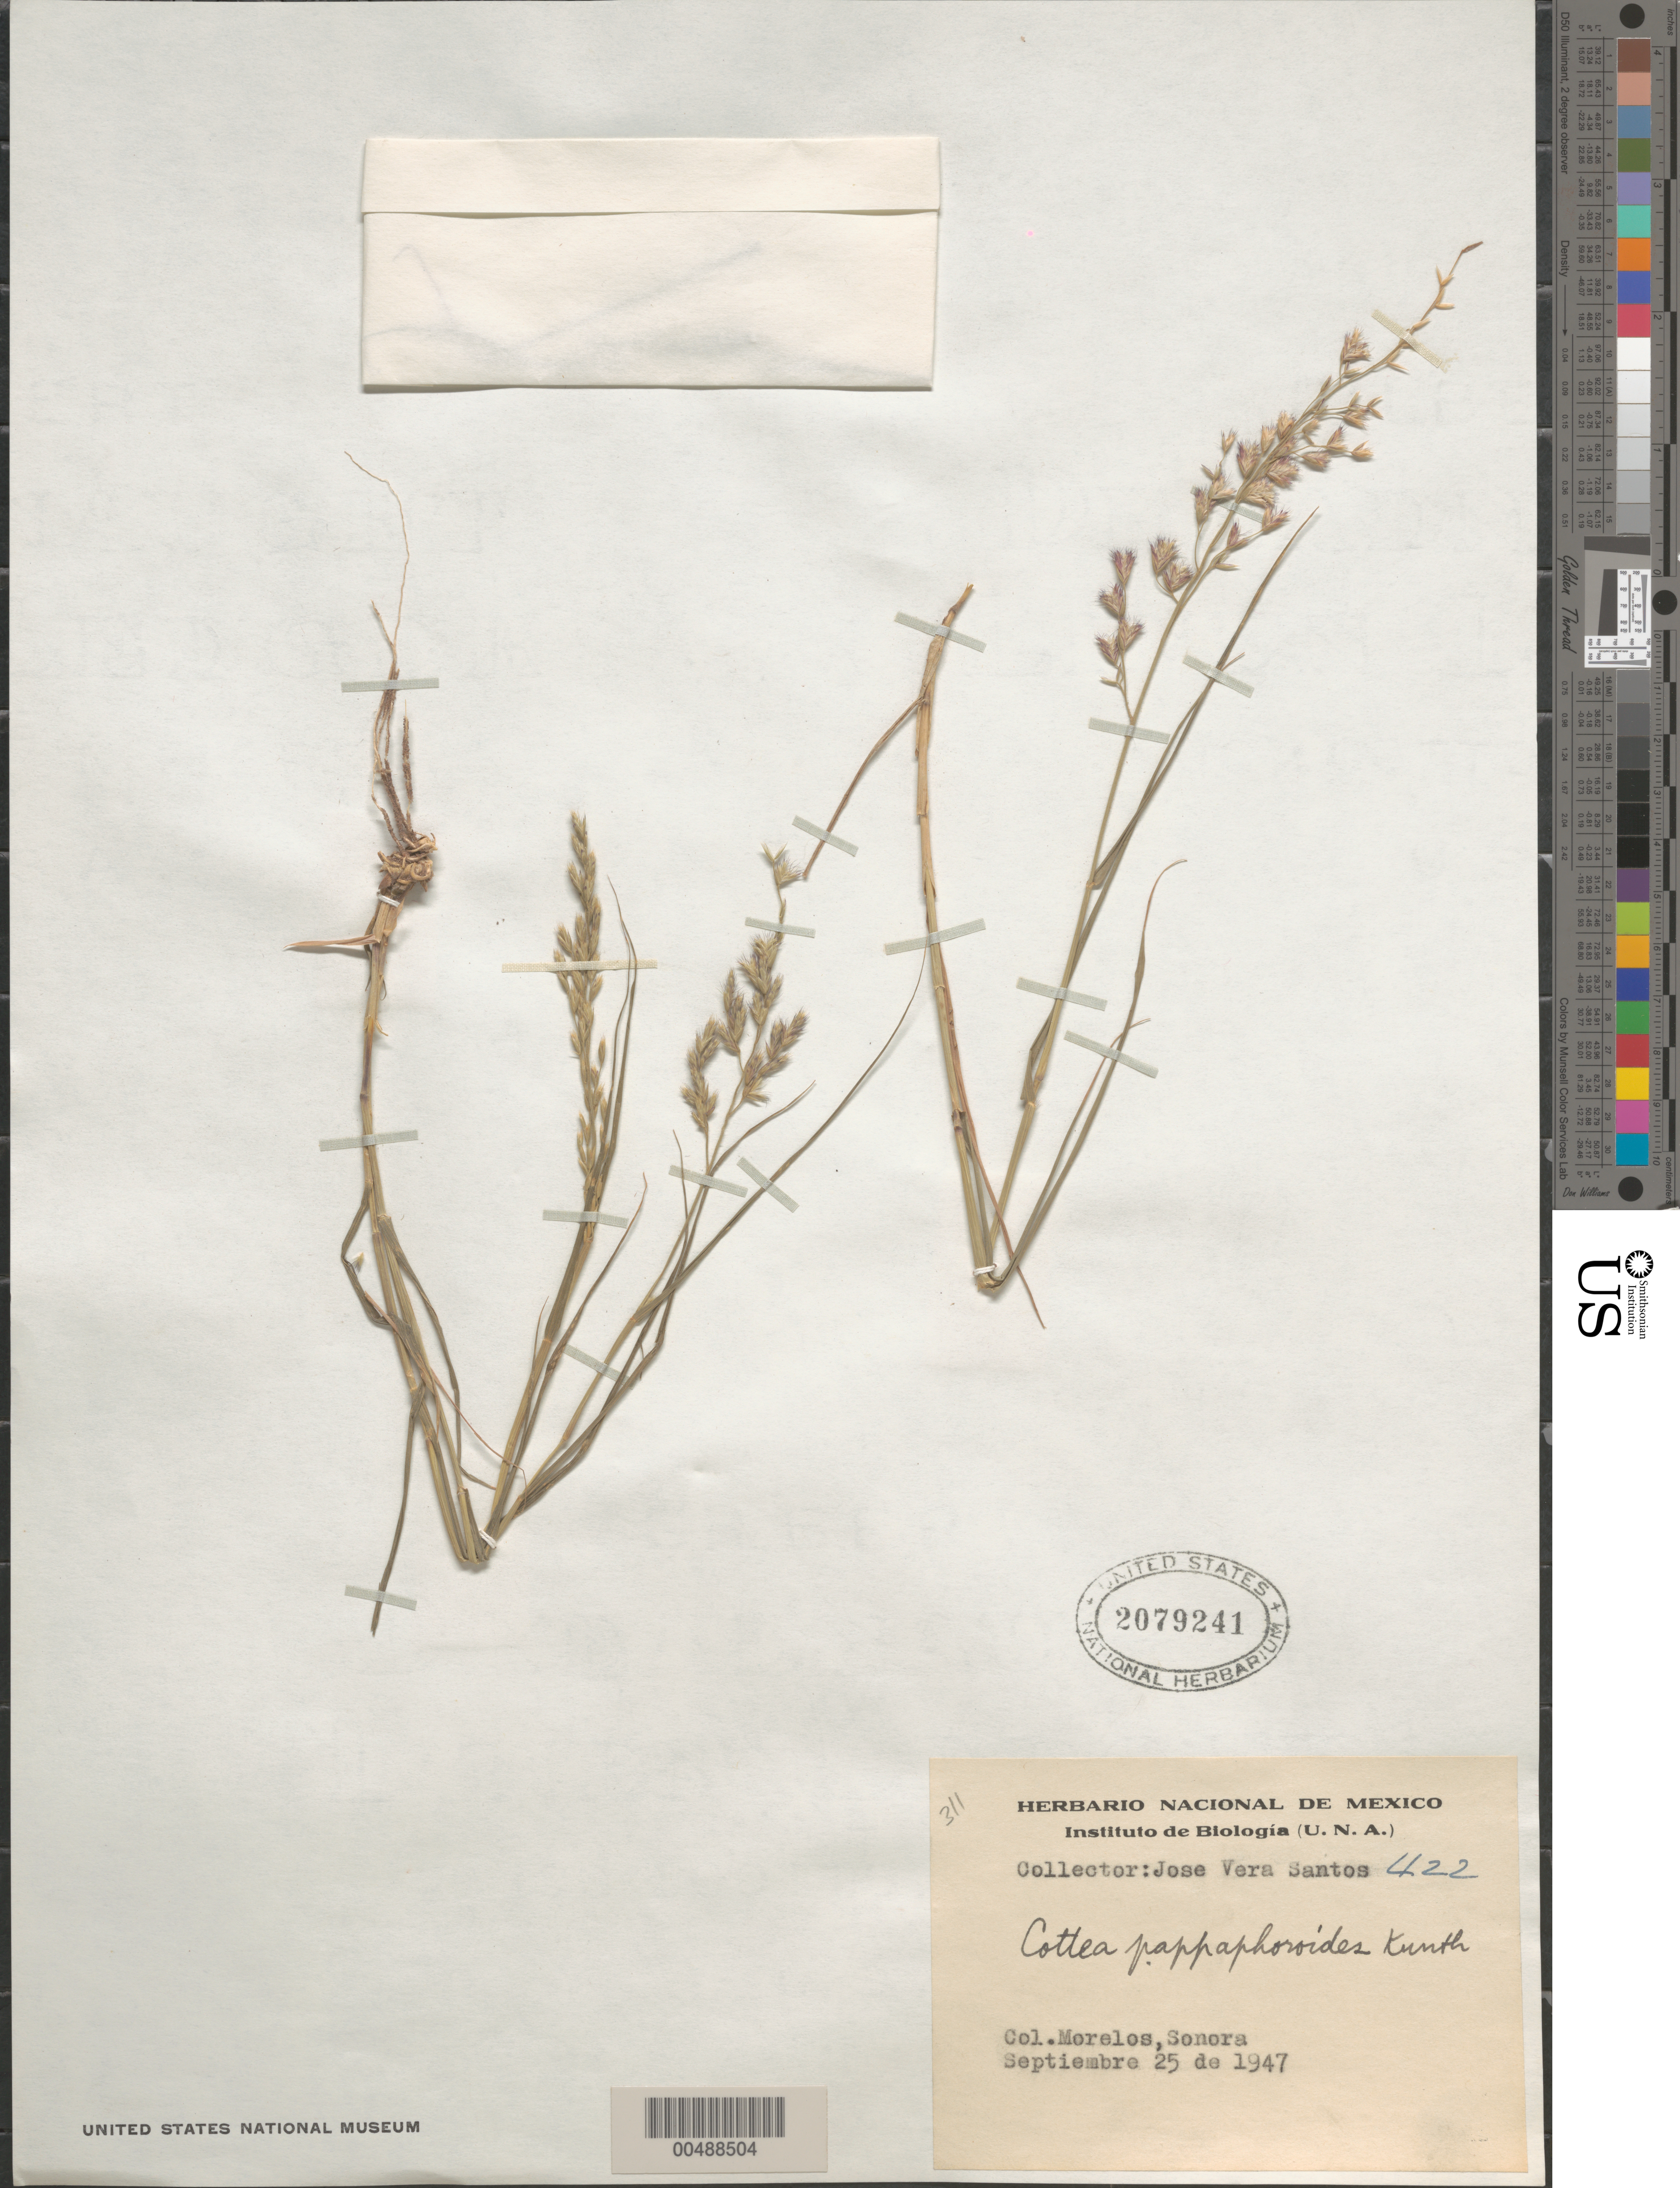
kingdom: Plantae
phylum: Tracheophyta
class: Liliopsida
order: Poales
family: Poaceae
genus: Cottea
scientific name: Cottea pappophoroides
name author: Kunth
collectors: J. V. Santos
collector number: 422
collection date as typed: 25 Sep 1947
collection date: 1947-09-25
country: Mexico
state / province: Sonora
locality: Morelos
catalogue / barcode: US 2079241